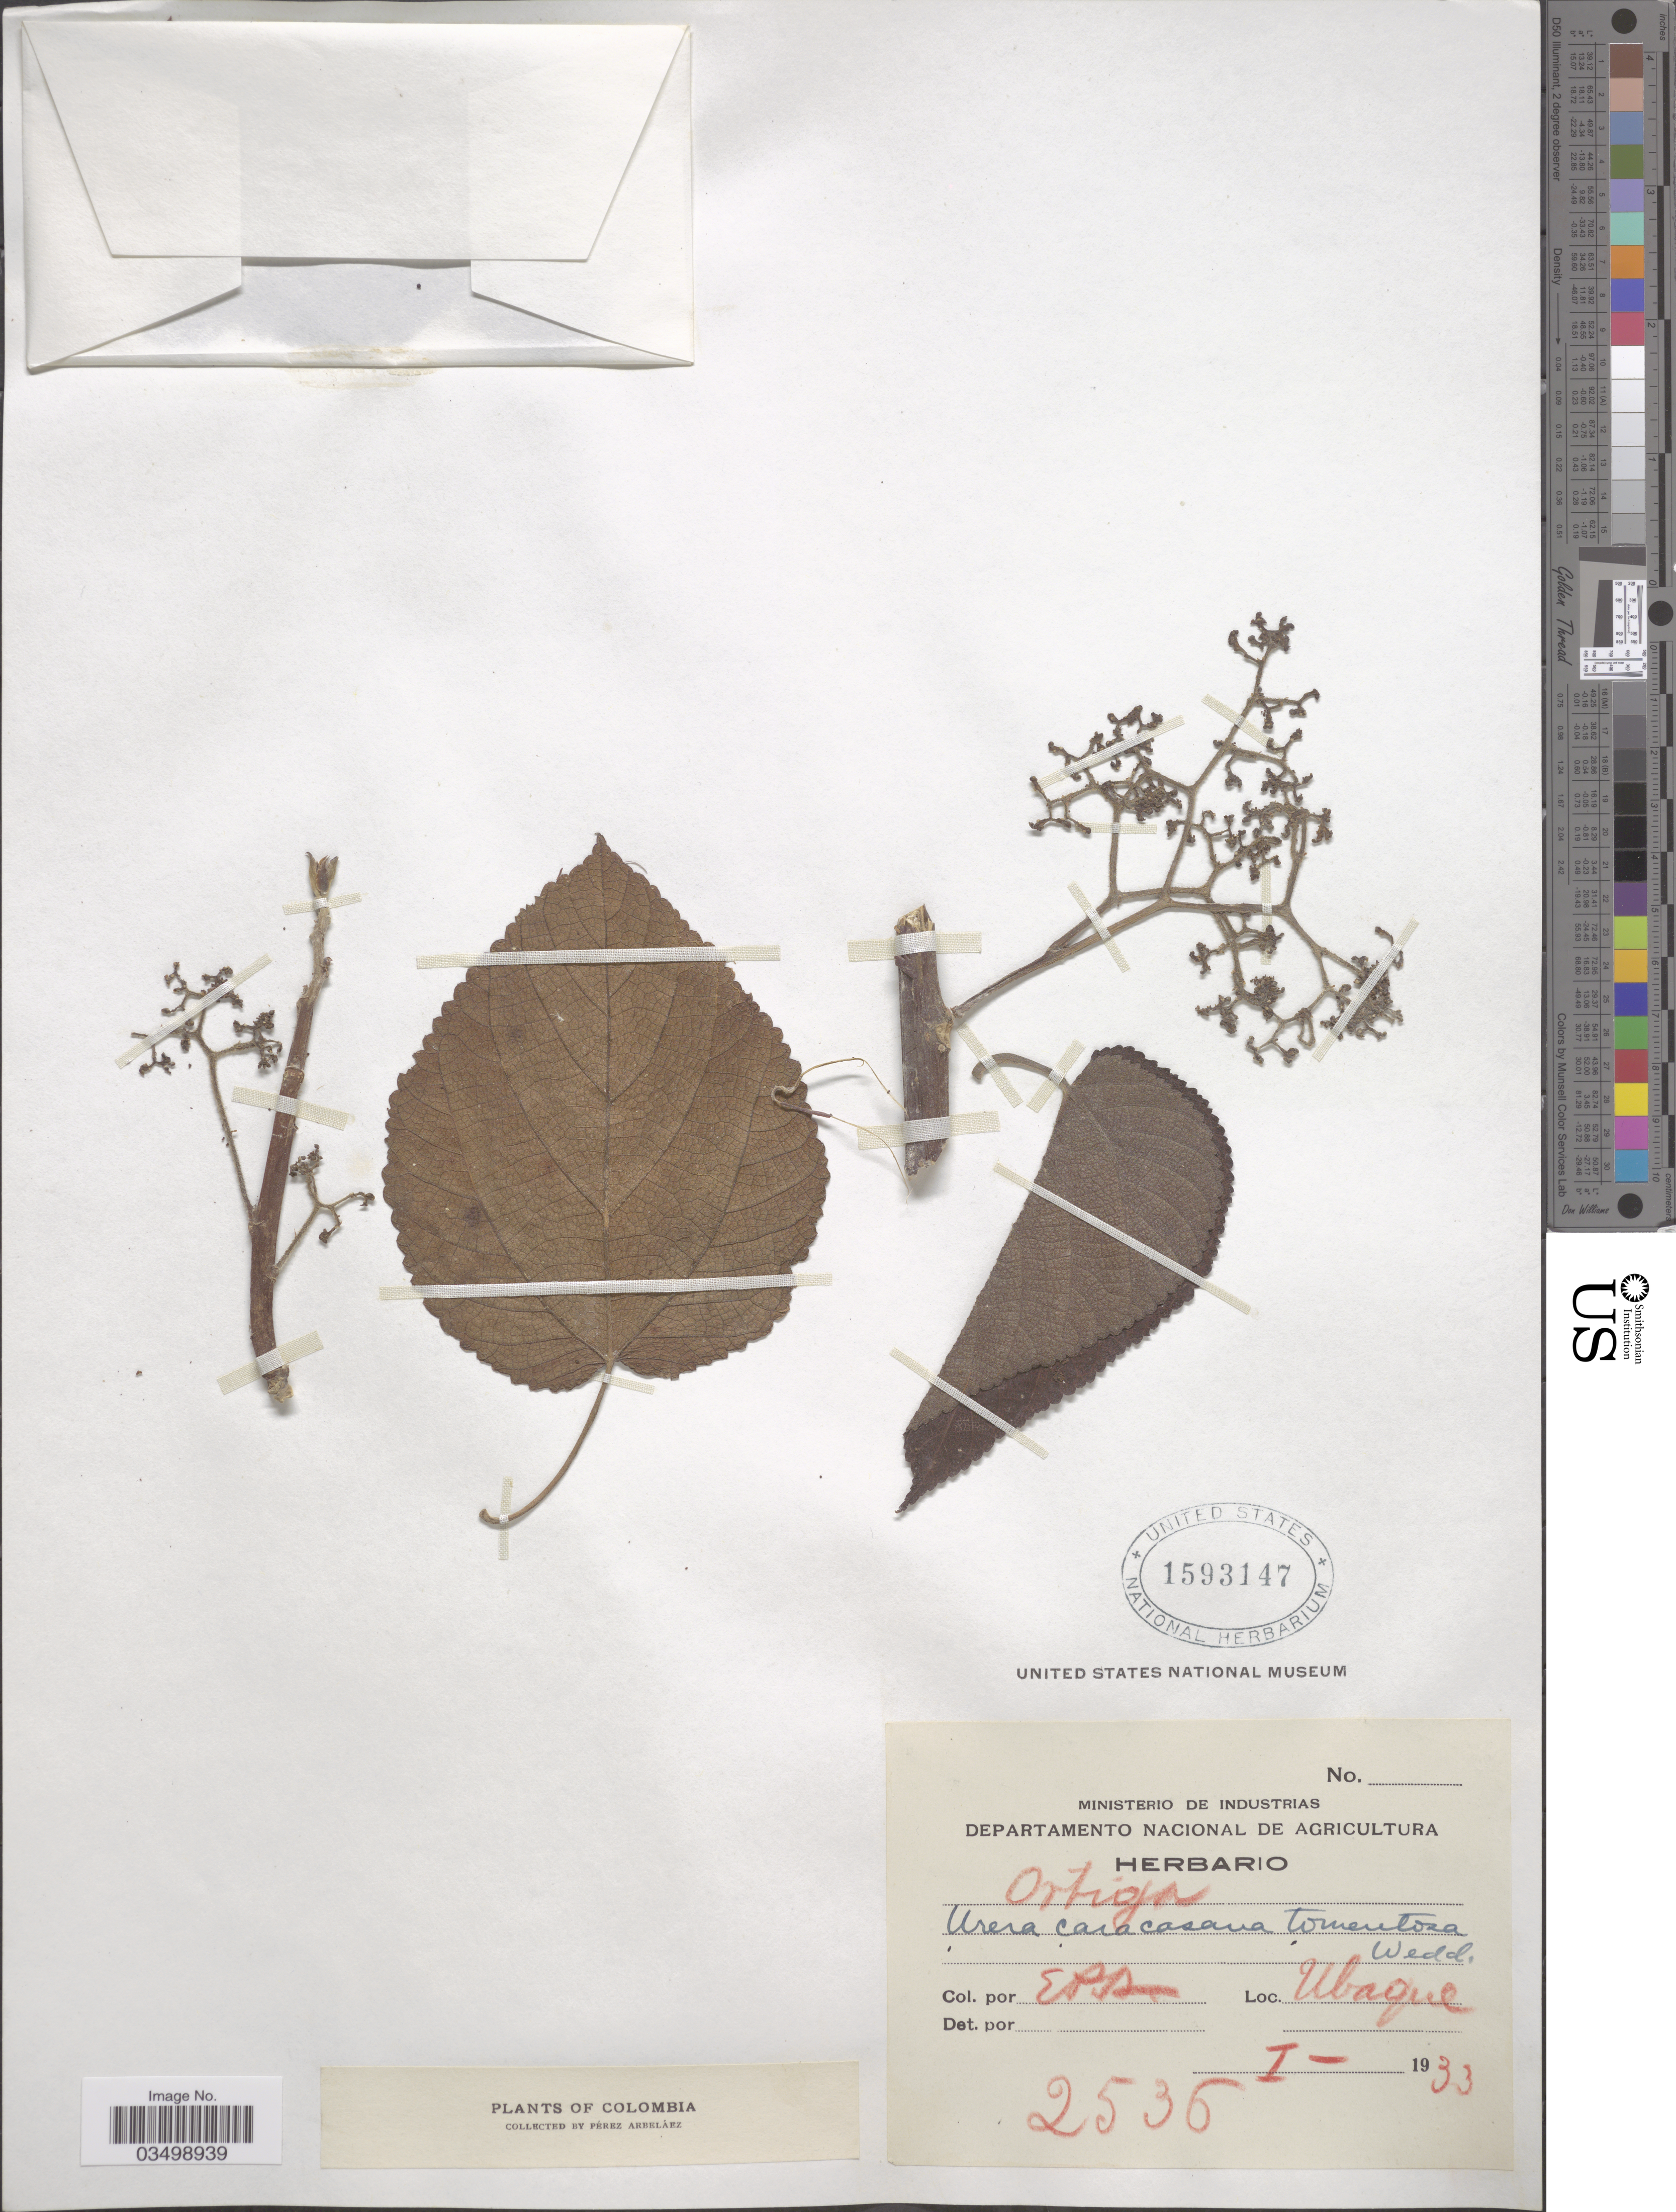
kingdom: Plantae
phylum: Tracheophyta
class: Magnoliopsida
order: Rosales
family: Urticaceae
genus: Urera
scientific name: Urera caracasana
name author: (Jacq.) Gaudich. ex Griseb.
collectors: E. Pérez Arbeláez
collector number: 2536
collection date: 1933-01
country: Colombia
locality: Ubaque.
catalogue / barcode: US 1593147